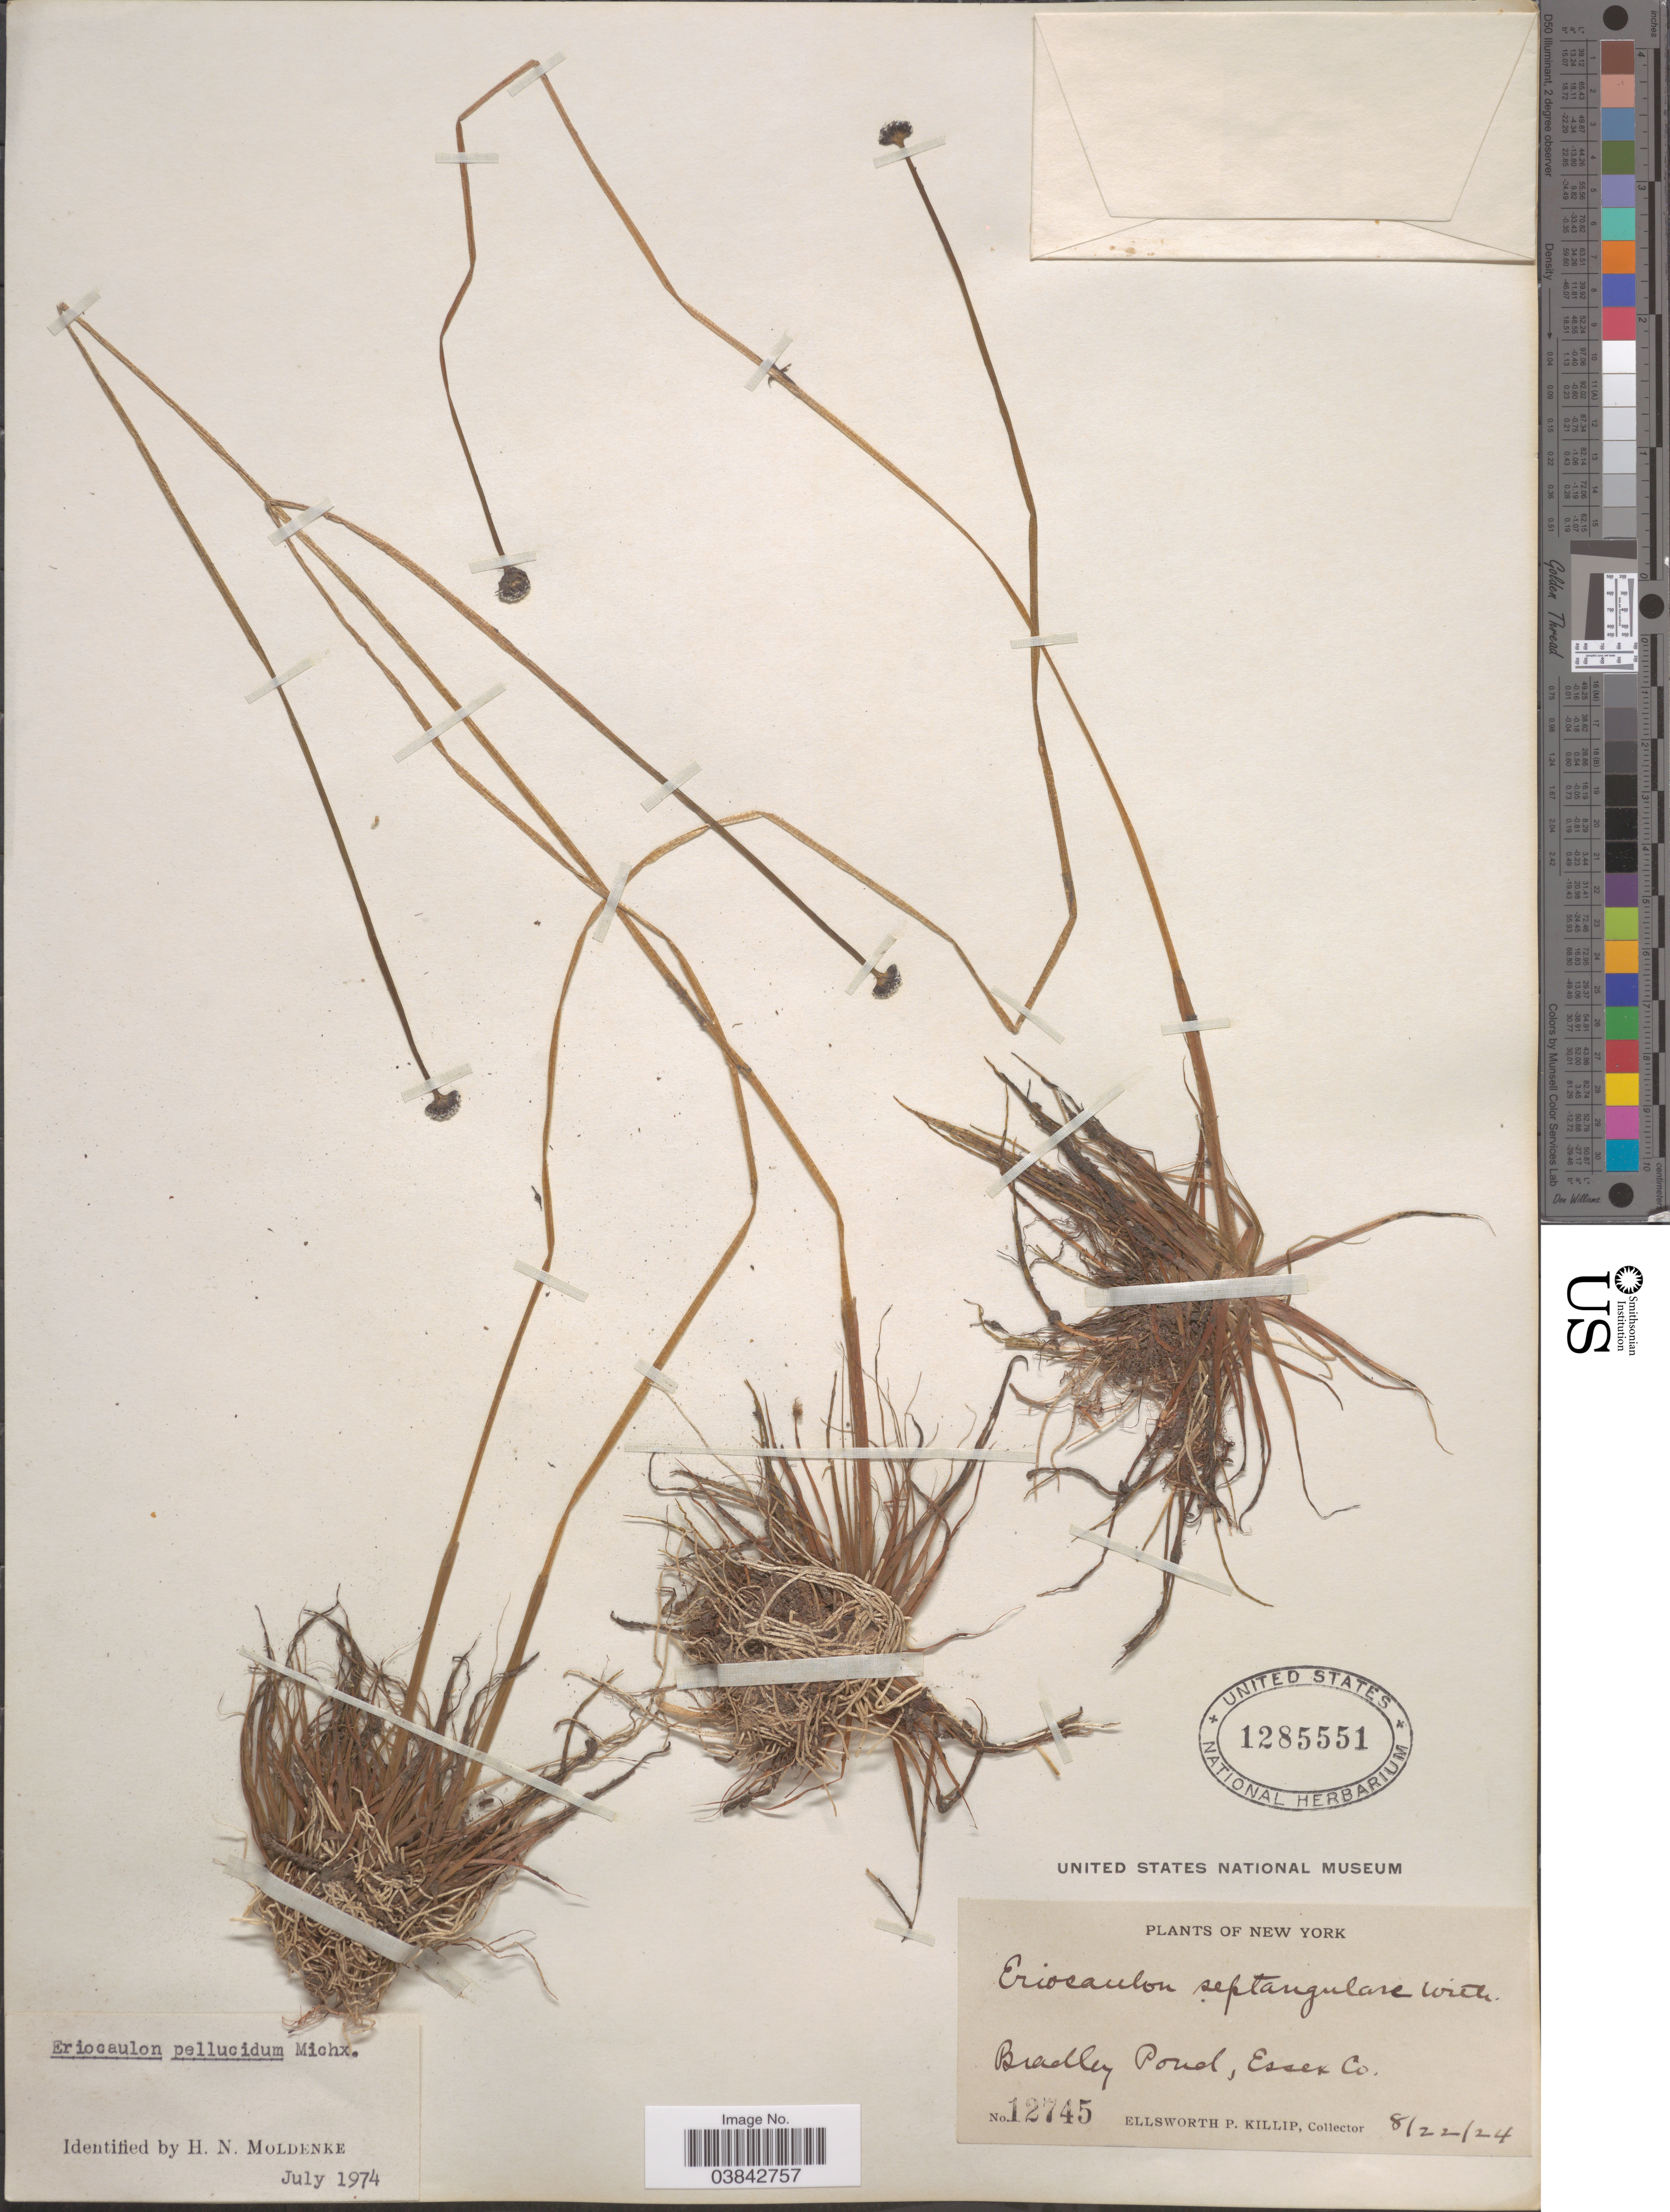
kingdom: Plantae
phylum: Tracheophyta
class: Liliopsida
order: Poales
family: Eriocaulaceae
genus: Eriocaulon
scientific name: Eriocaulon aquaticum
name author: (Hill) Druce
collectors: E. P. Killip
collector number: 12745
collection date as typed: Transcribed d/m/y: 22/8/24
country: United States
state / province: New York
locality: Bradley Pond, Essex Co.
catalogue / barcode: US 1285551